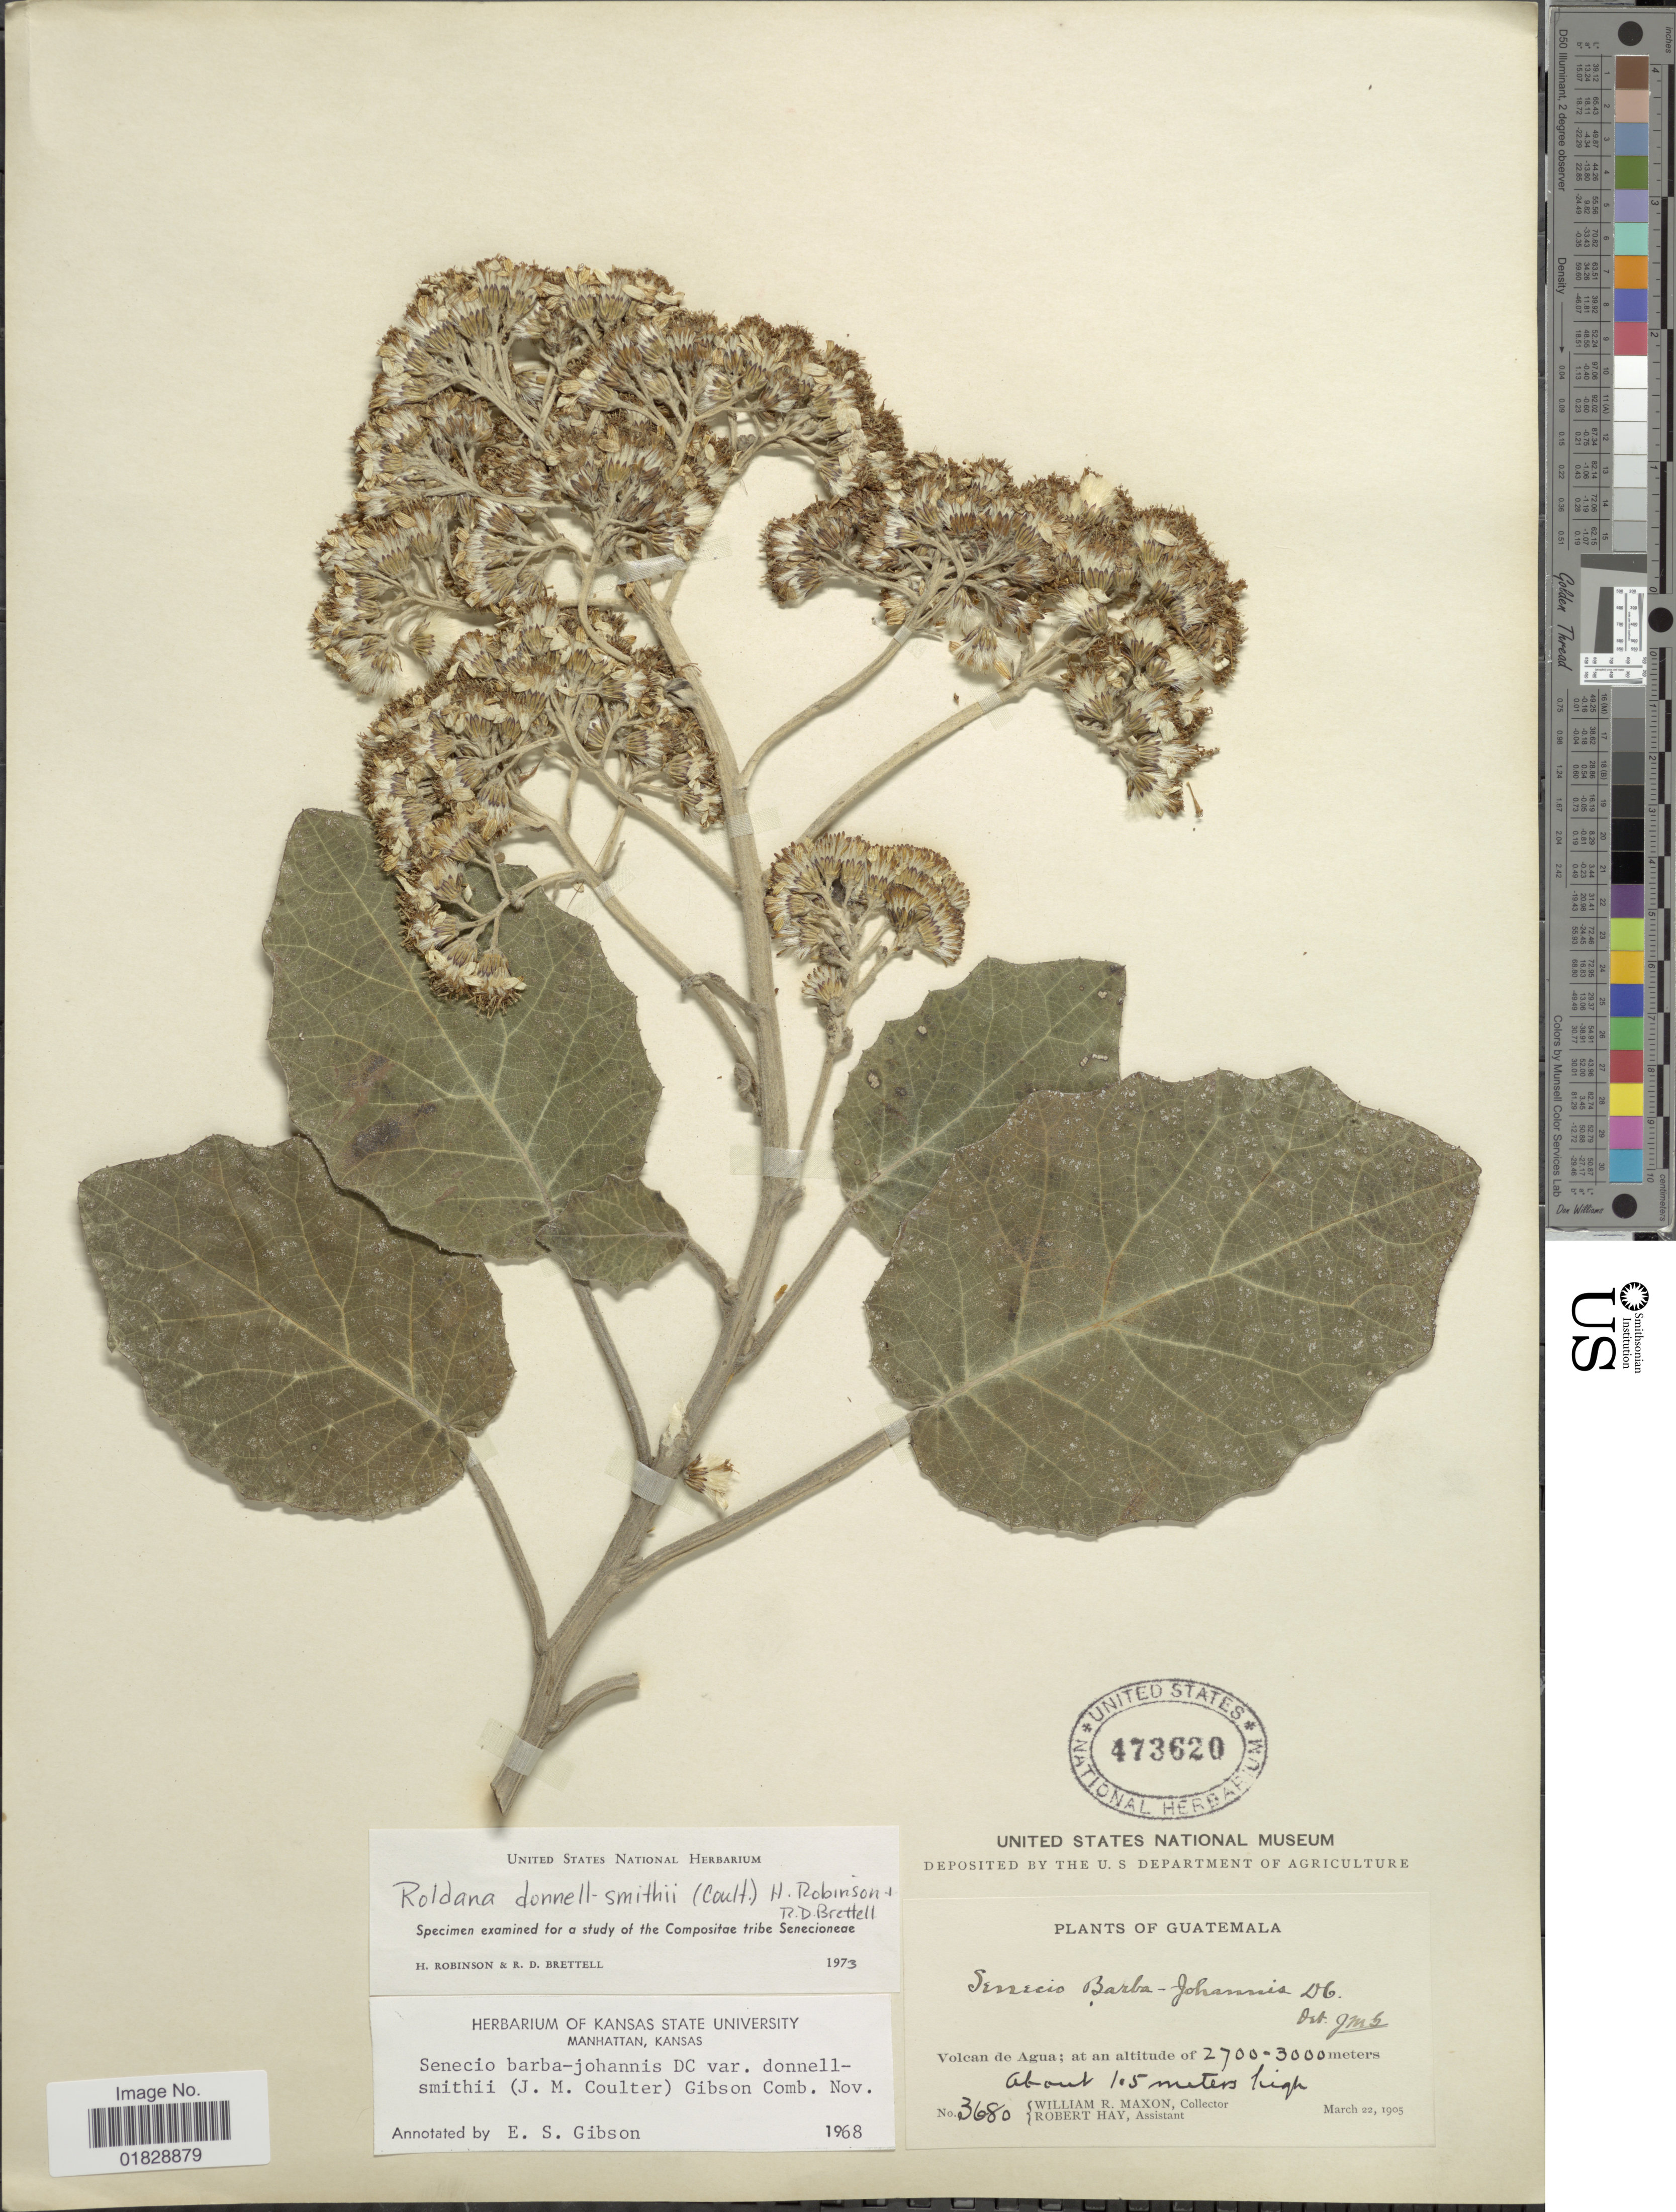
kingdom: Plantae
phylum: Tracheophyta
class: Magnoliopsida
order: Asterales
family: Asteraceae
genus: Roldana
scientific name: Roldana donnell-smithii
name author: (J.M. Coult.) H. Rob. & Brettell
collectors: W. R. Maxon & R. Hay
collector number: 3680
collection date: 1905-03-22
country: Guatemala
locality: Volcan de Agua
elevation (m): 2700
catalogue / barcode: US 473620